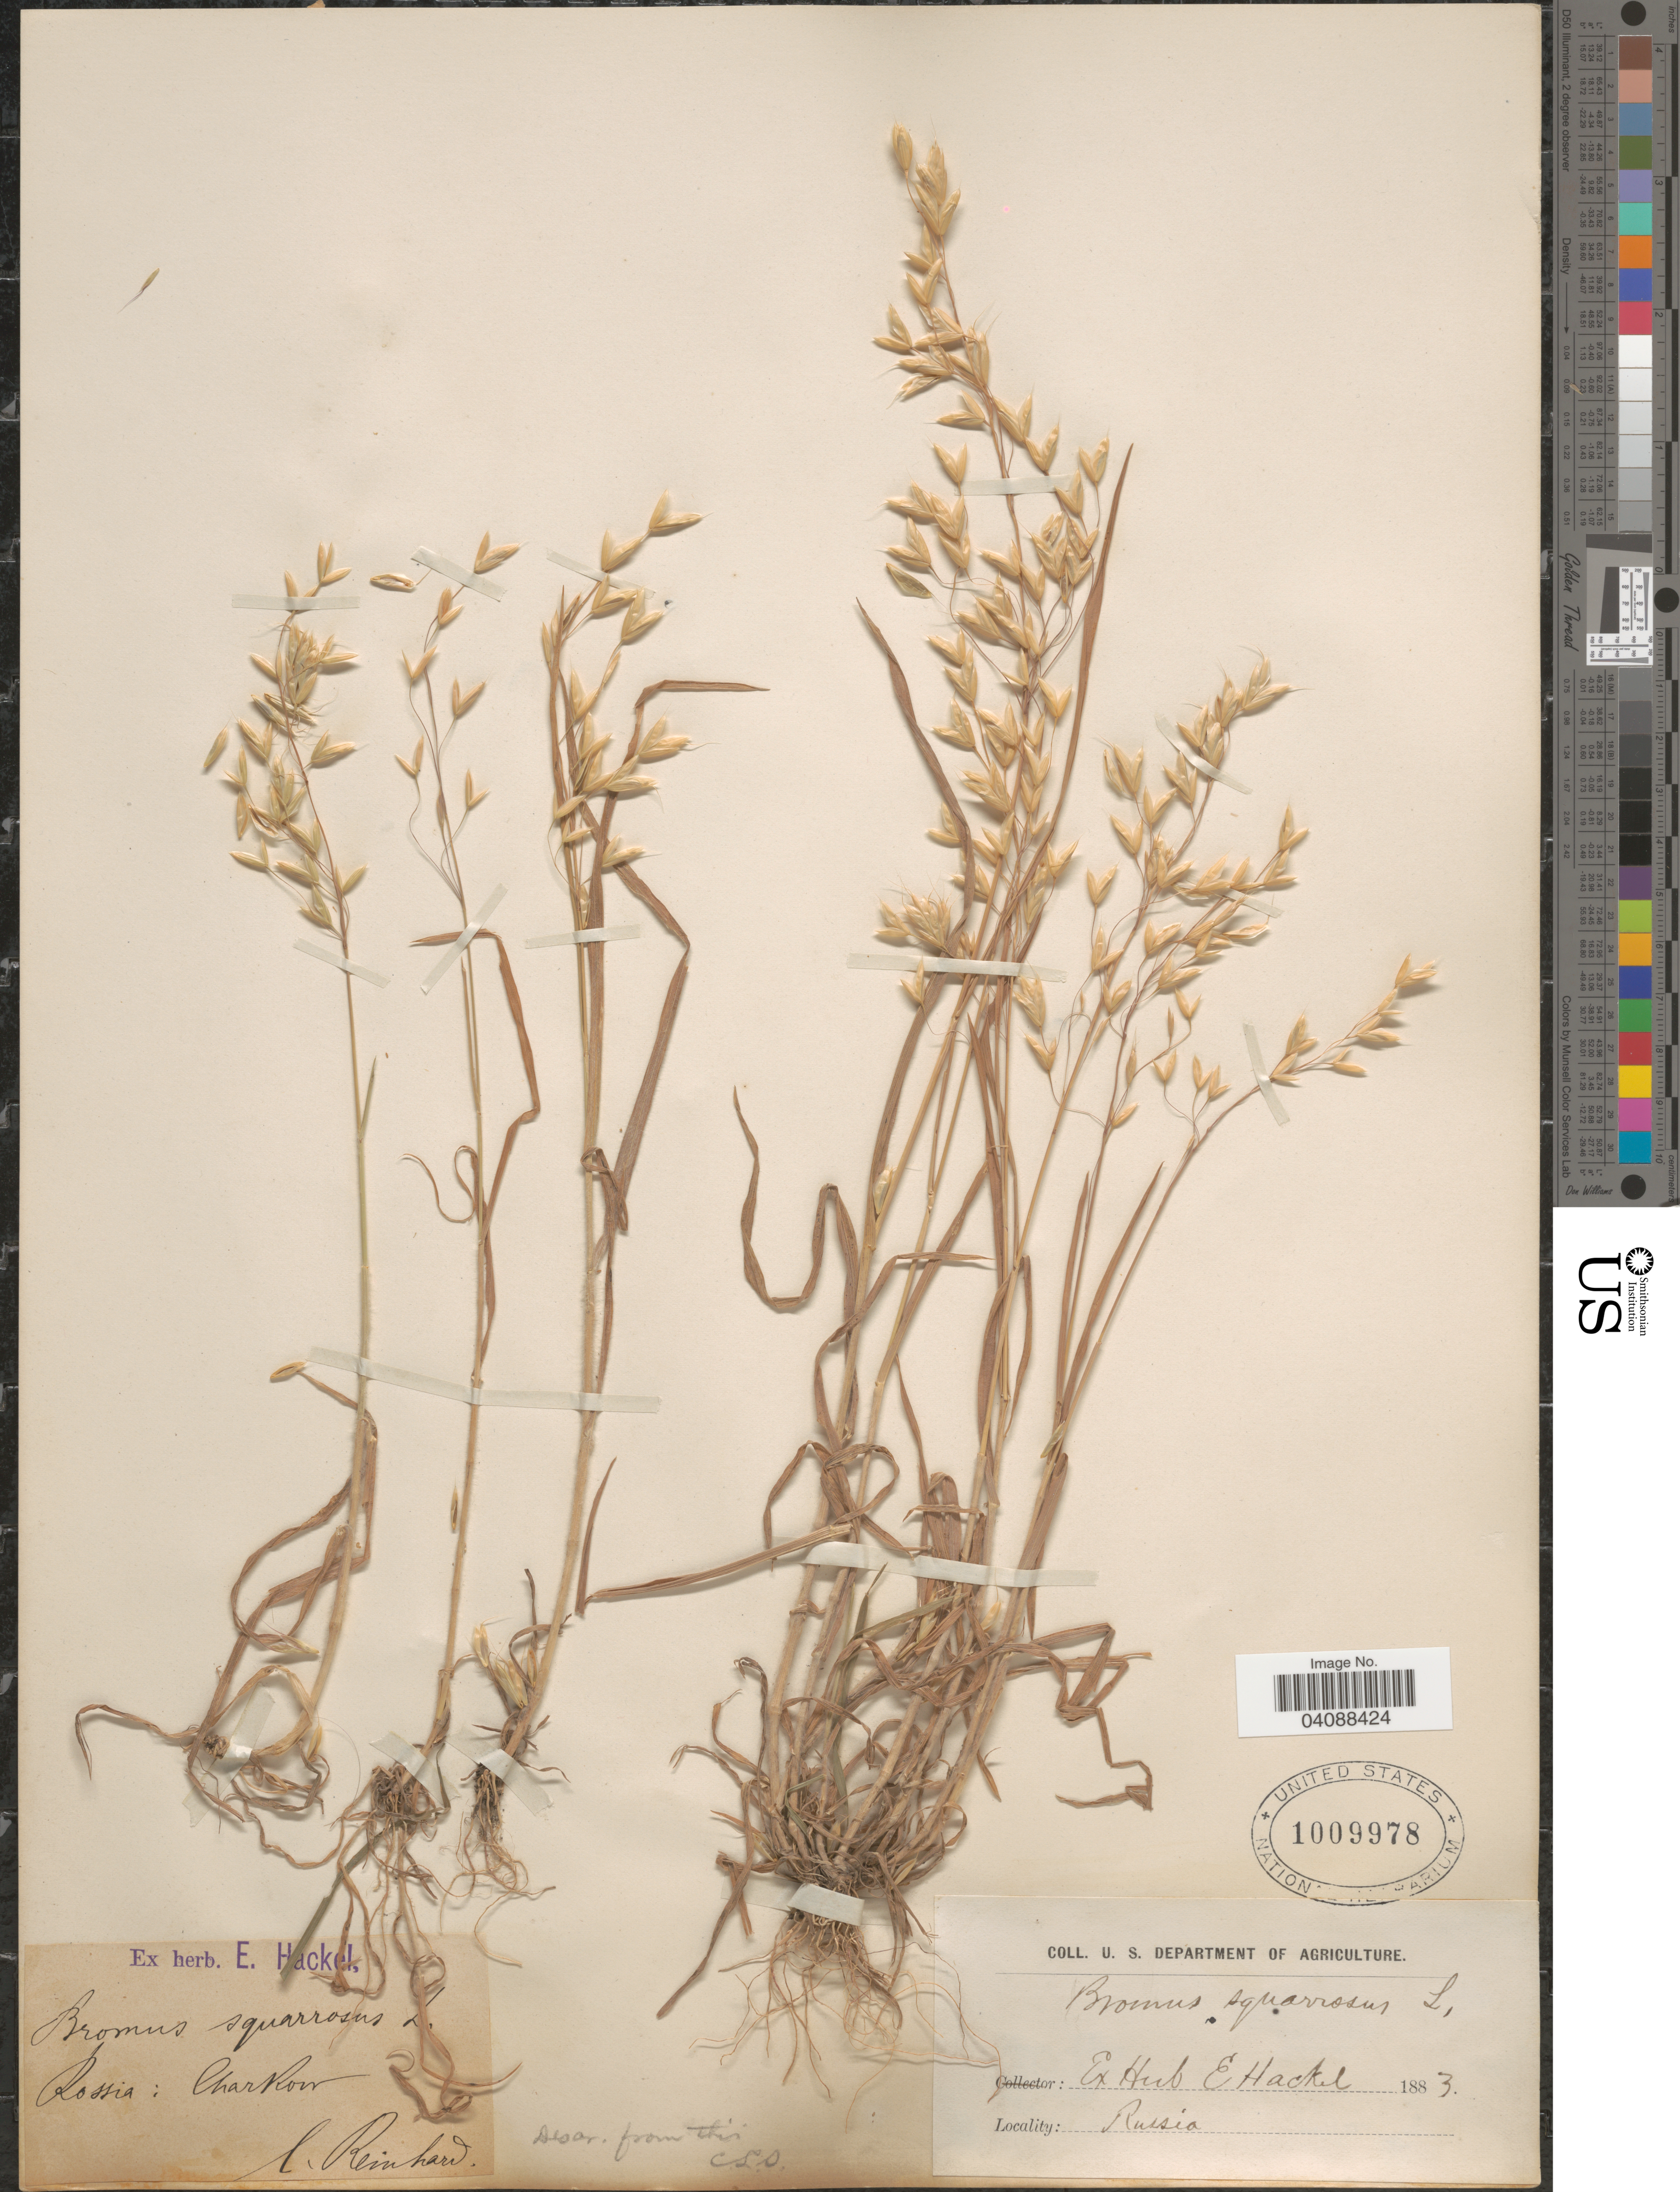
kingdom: Plantae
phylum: Tracheophyta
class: Liliopsida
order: Poales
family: Poaceae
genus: Bromus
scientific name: Bromus squarrosus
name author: L.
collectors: Reinhard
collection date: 1883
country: Ukraine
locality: Rossia : Charkow.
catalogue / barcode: US 1009978